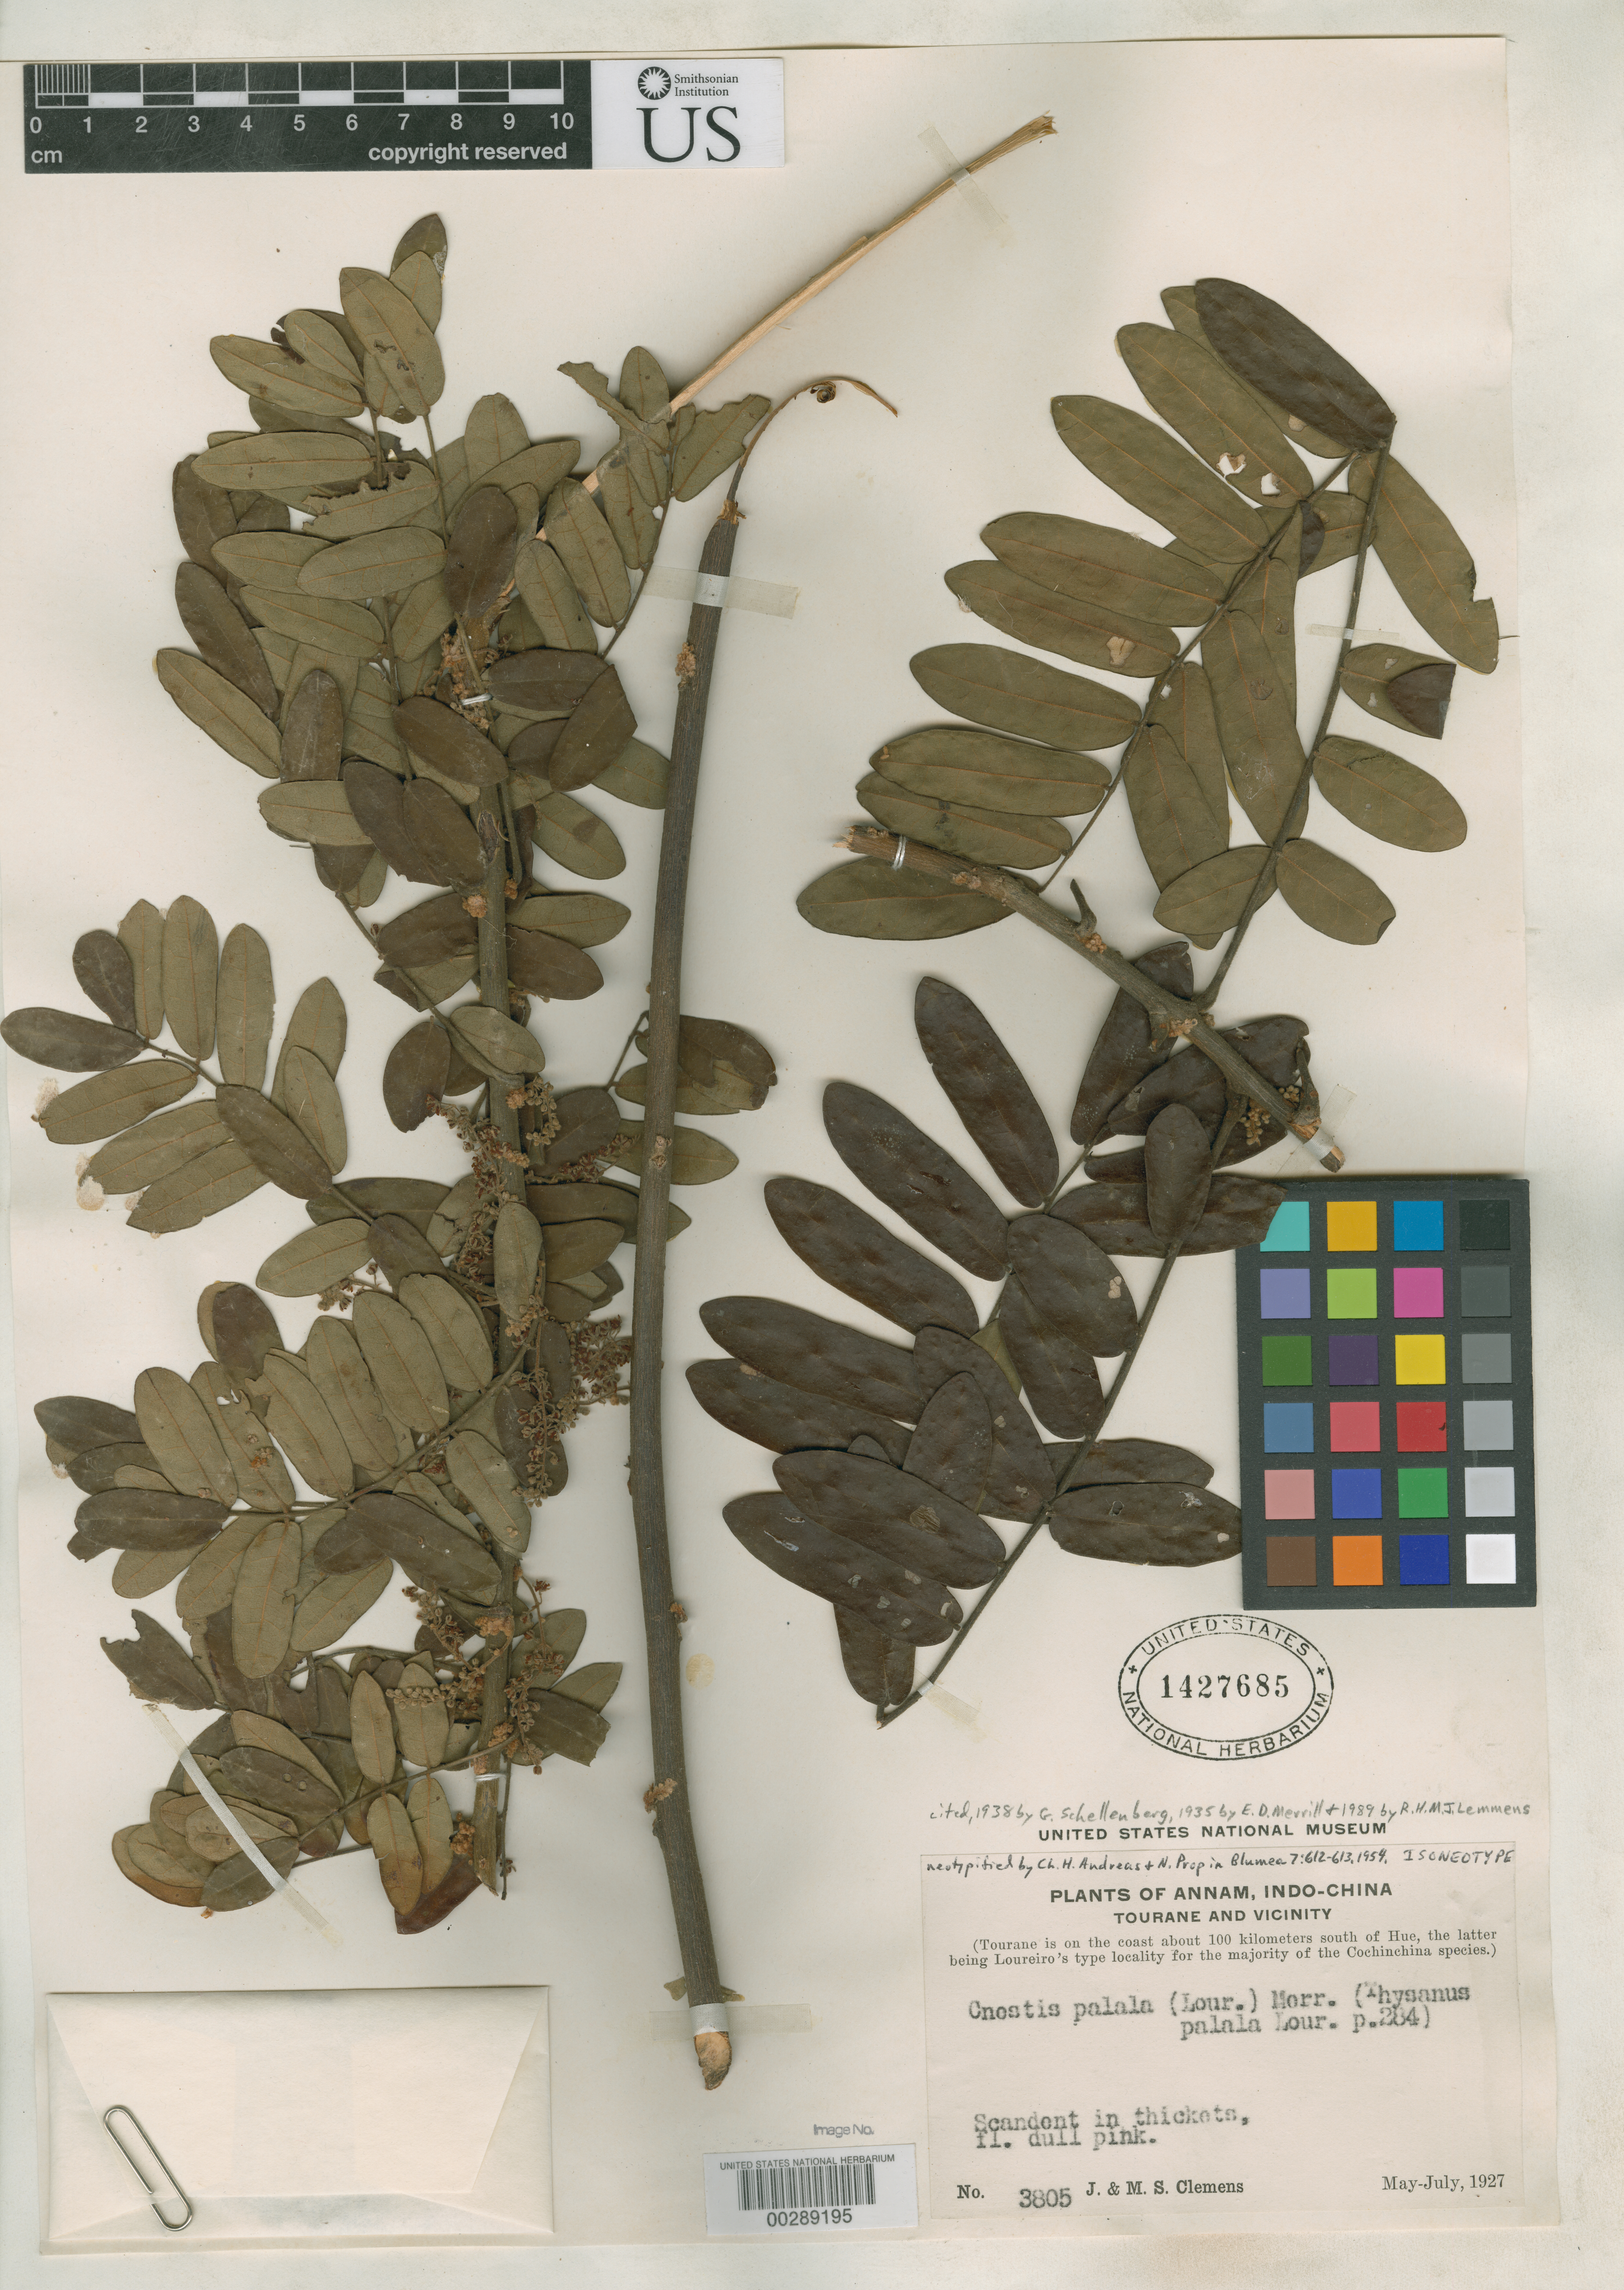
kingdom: Plantae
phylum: Tracheophyta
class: Magnoliopsida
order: Oxalidales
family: Connaraceae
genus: Thysanus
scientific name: Thysanus palala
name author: Lour.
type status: Isoneotype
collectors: J. Clemens & M. S. Clemens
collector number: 3805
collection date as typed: May 1927 to -- Jul 1927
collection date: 1927-05/1927-07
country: Vietnam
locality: Tourane & vicinity, ca. 100 km S of Hue.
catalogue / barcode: US 1427685